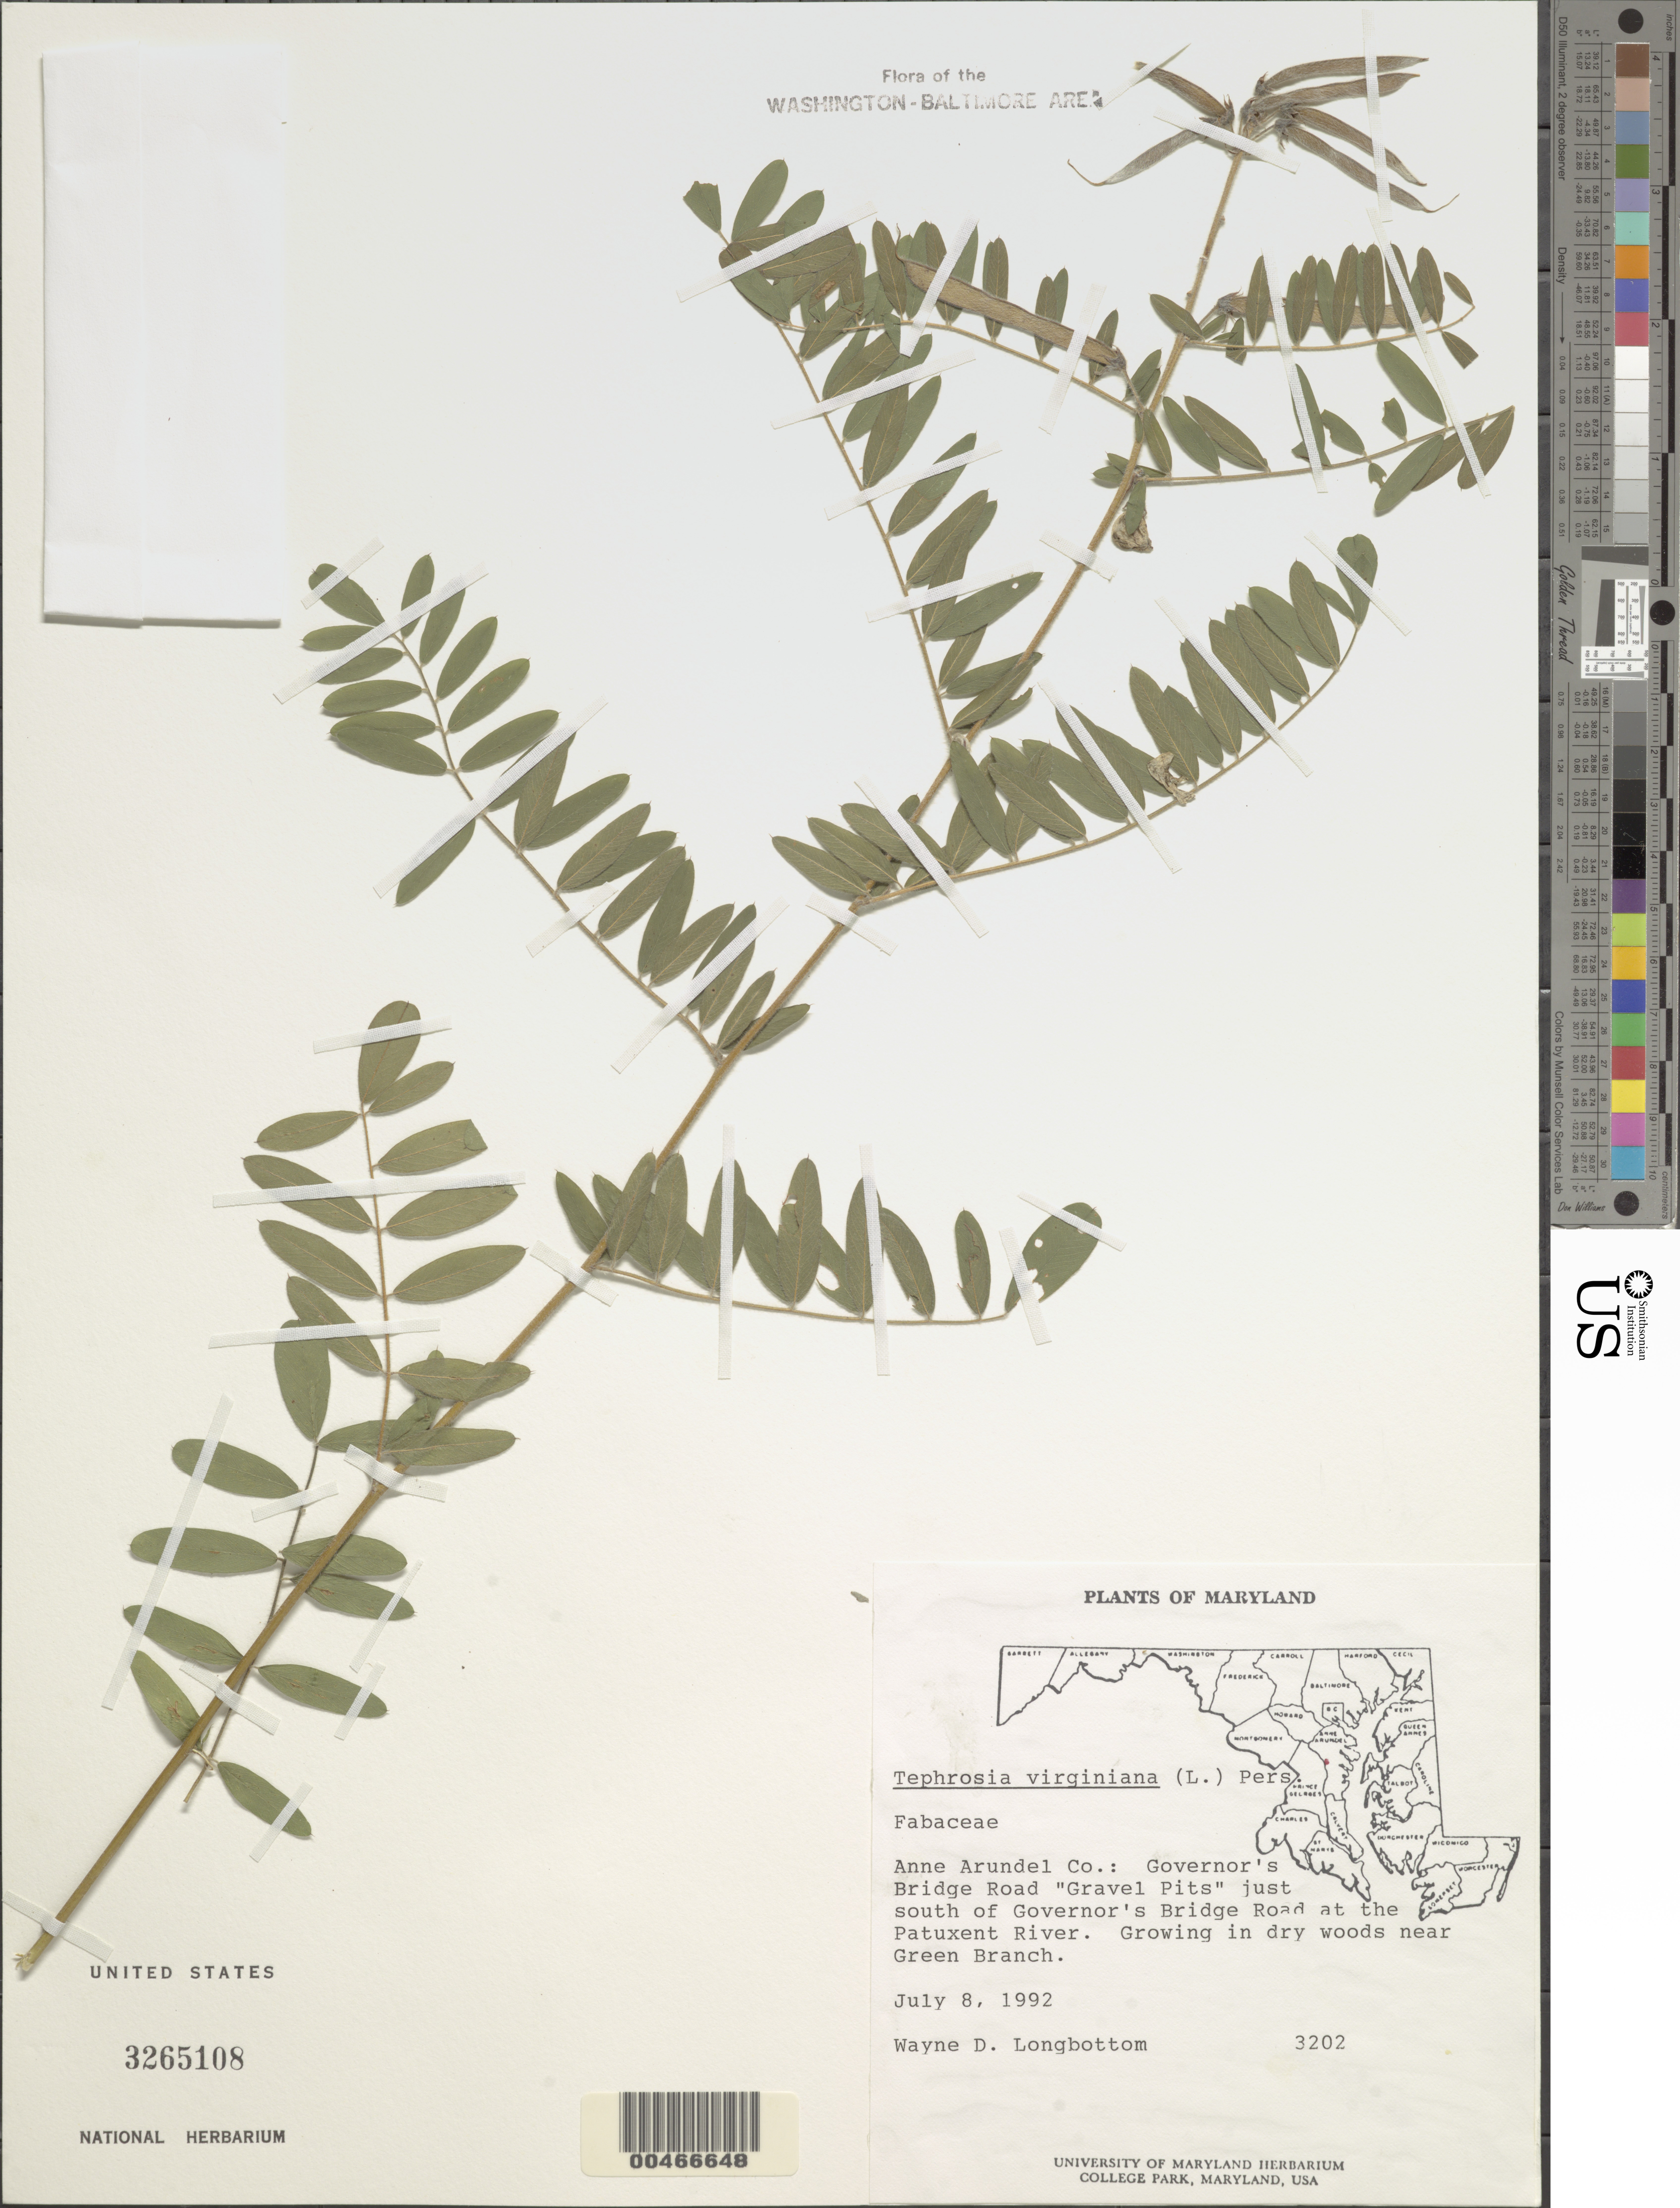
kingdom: Plantae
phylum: Tracheophyta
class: Magnoliopsida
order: Fabales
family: Fabaceae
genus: Tephrosia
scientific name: Tephrosia virginiana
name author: (L.) Pers.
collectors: W. D. Longbottom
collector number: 3202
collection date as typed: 08 Jul 1992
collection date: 1992-07-08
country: United States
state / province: Maryland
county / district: Anne Arundel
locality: Governor's Bridge road at the Patuxent River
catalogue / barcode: US 3265108